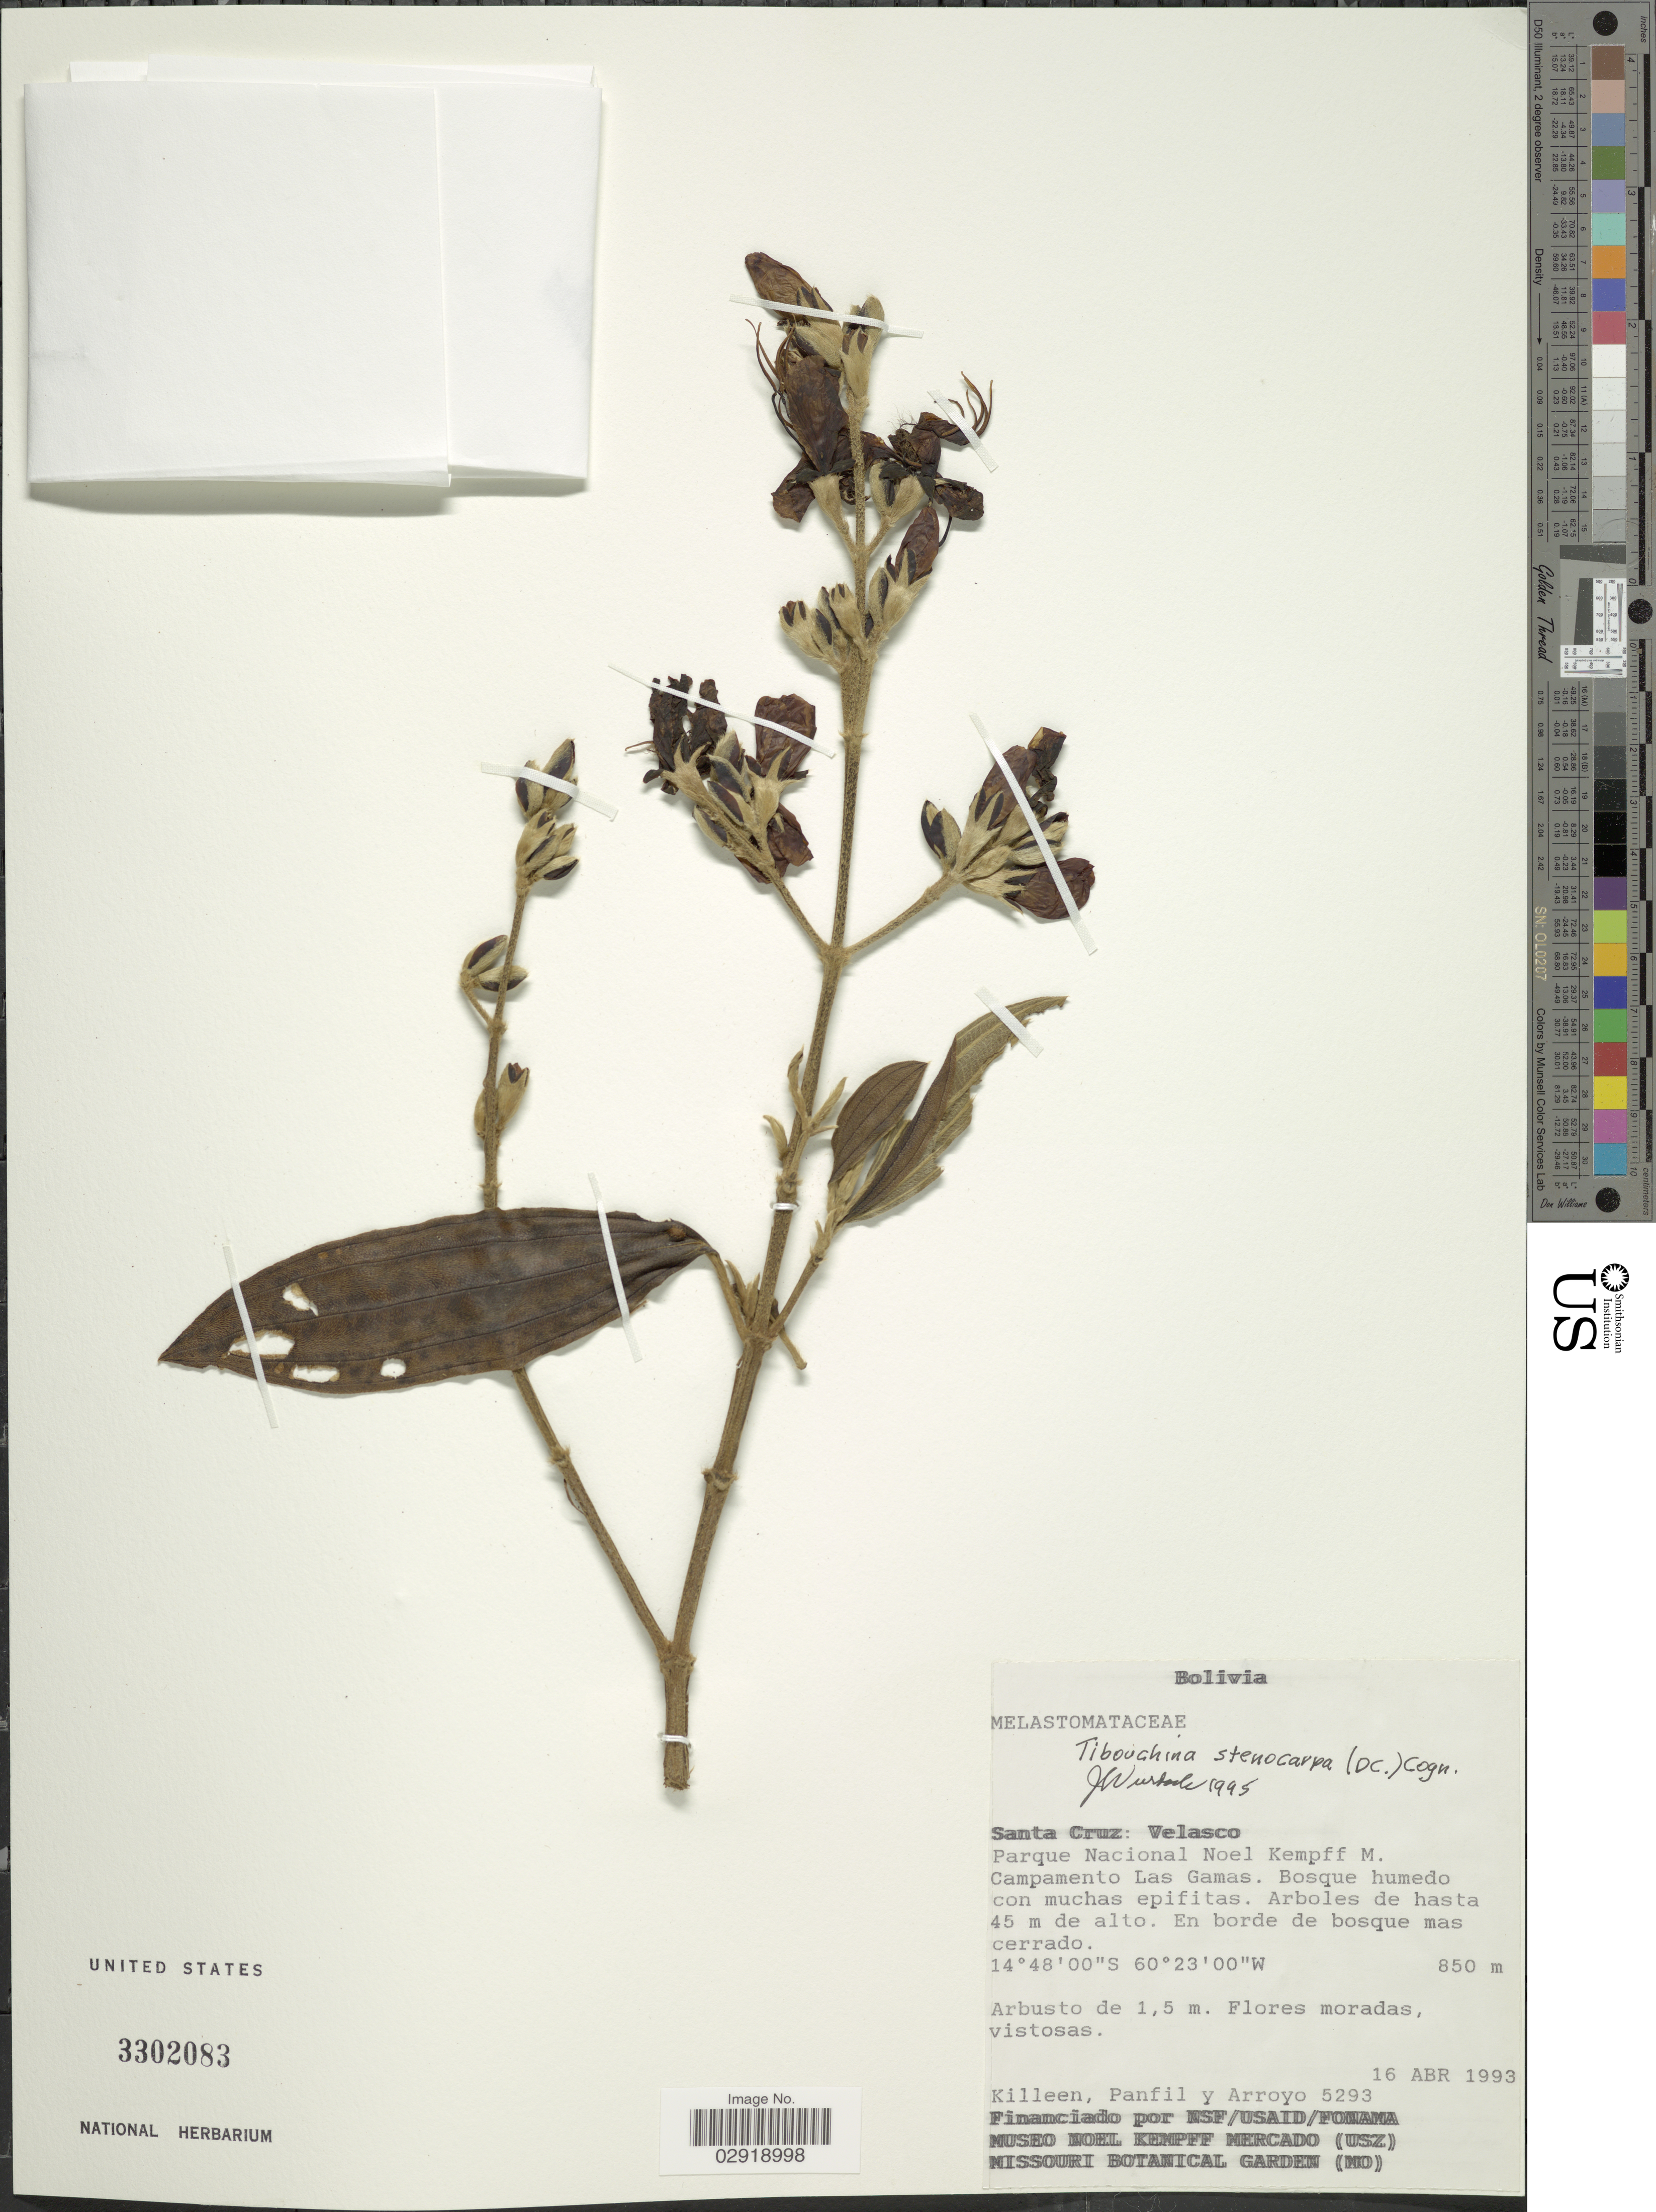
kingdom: Plantae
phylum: Tracheophyta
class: Magnoliopsida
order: Myrtales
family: Melastomataceae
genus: Pleroma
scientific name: Pleroma stenocarpum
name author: (DC.) Triana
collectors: Killeen, --, -- Panfil & Arroyo, --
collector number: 5293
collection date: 1993-04-16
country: Bolivia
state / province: Santa Cruz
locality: Velasco. Parque Nacional Noel Kempff M. Campamento Las Gamas.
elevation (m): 850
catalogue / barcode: US 3302083